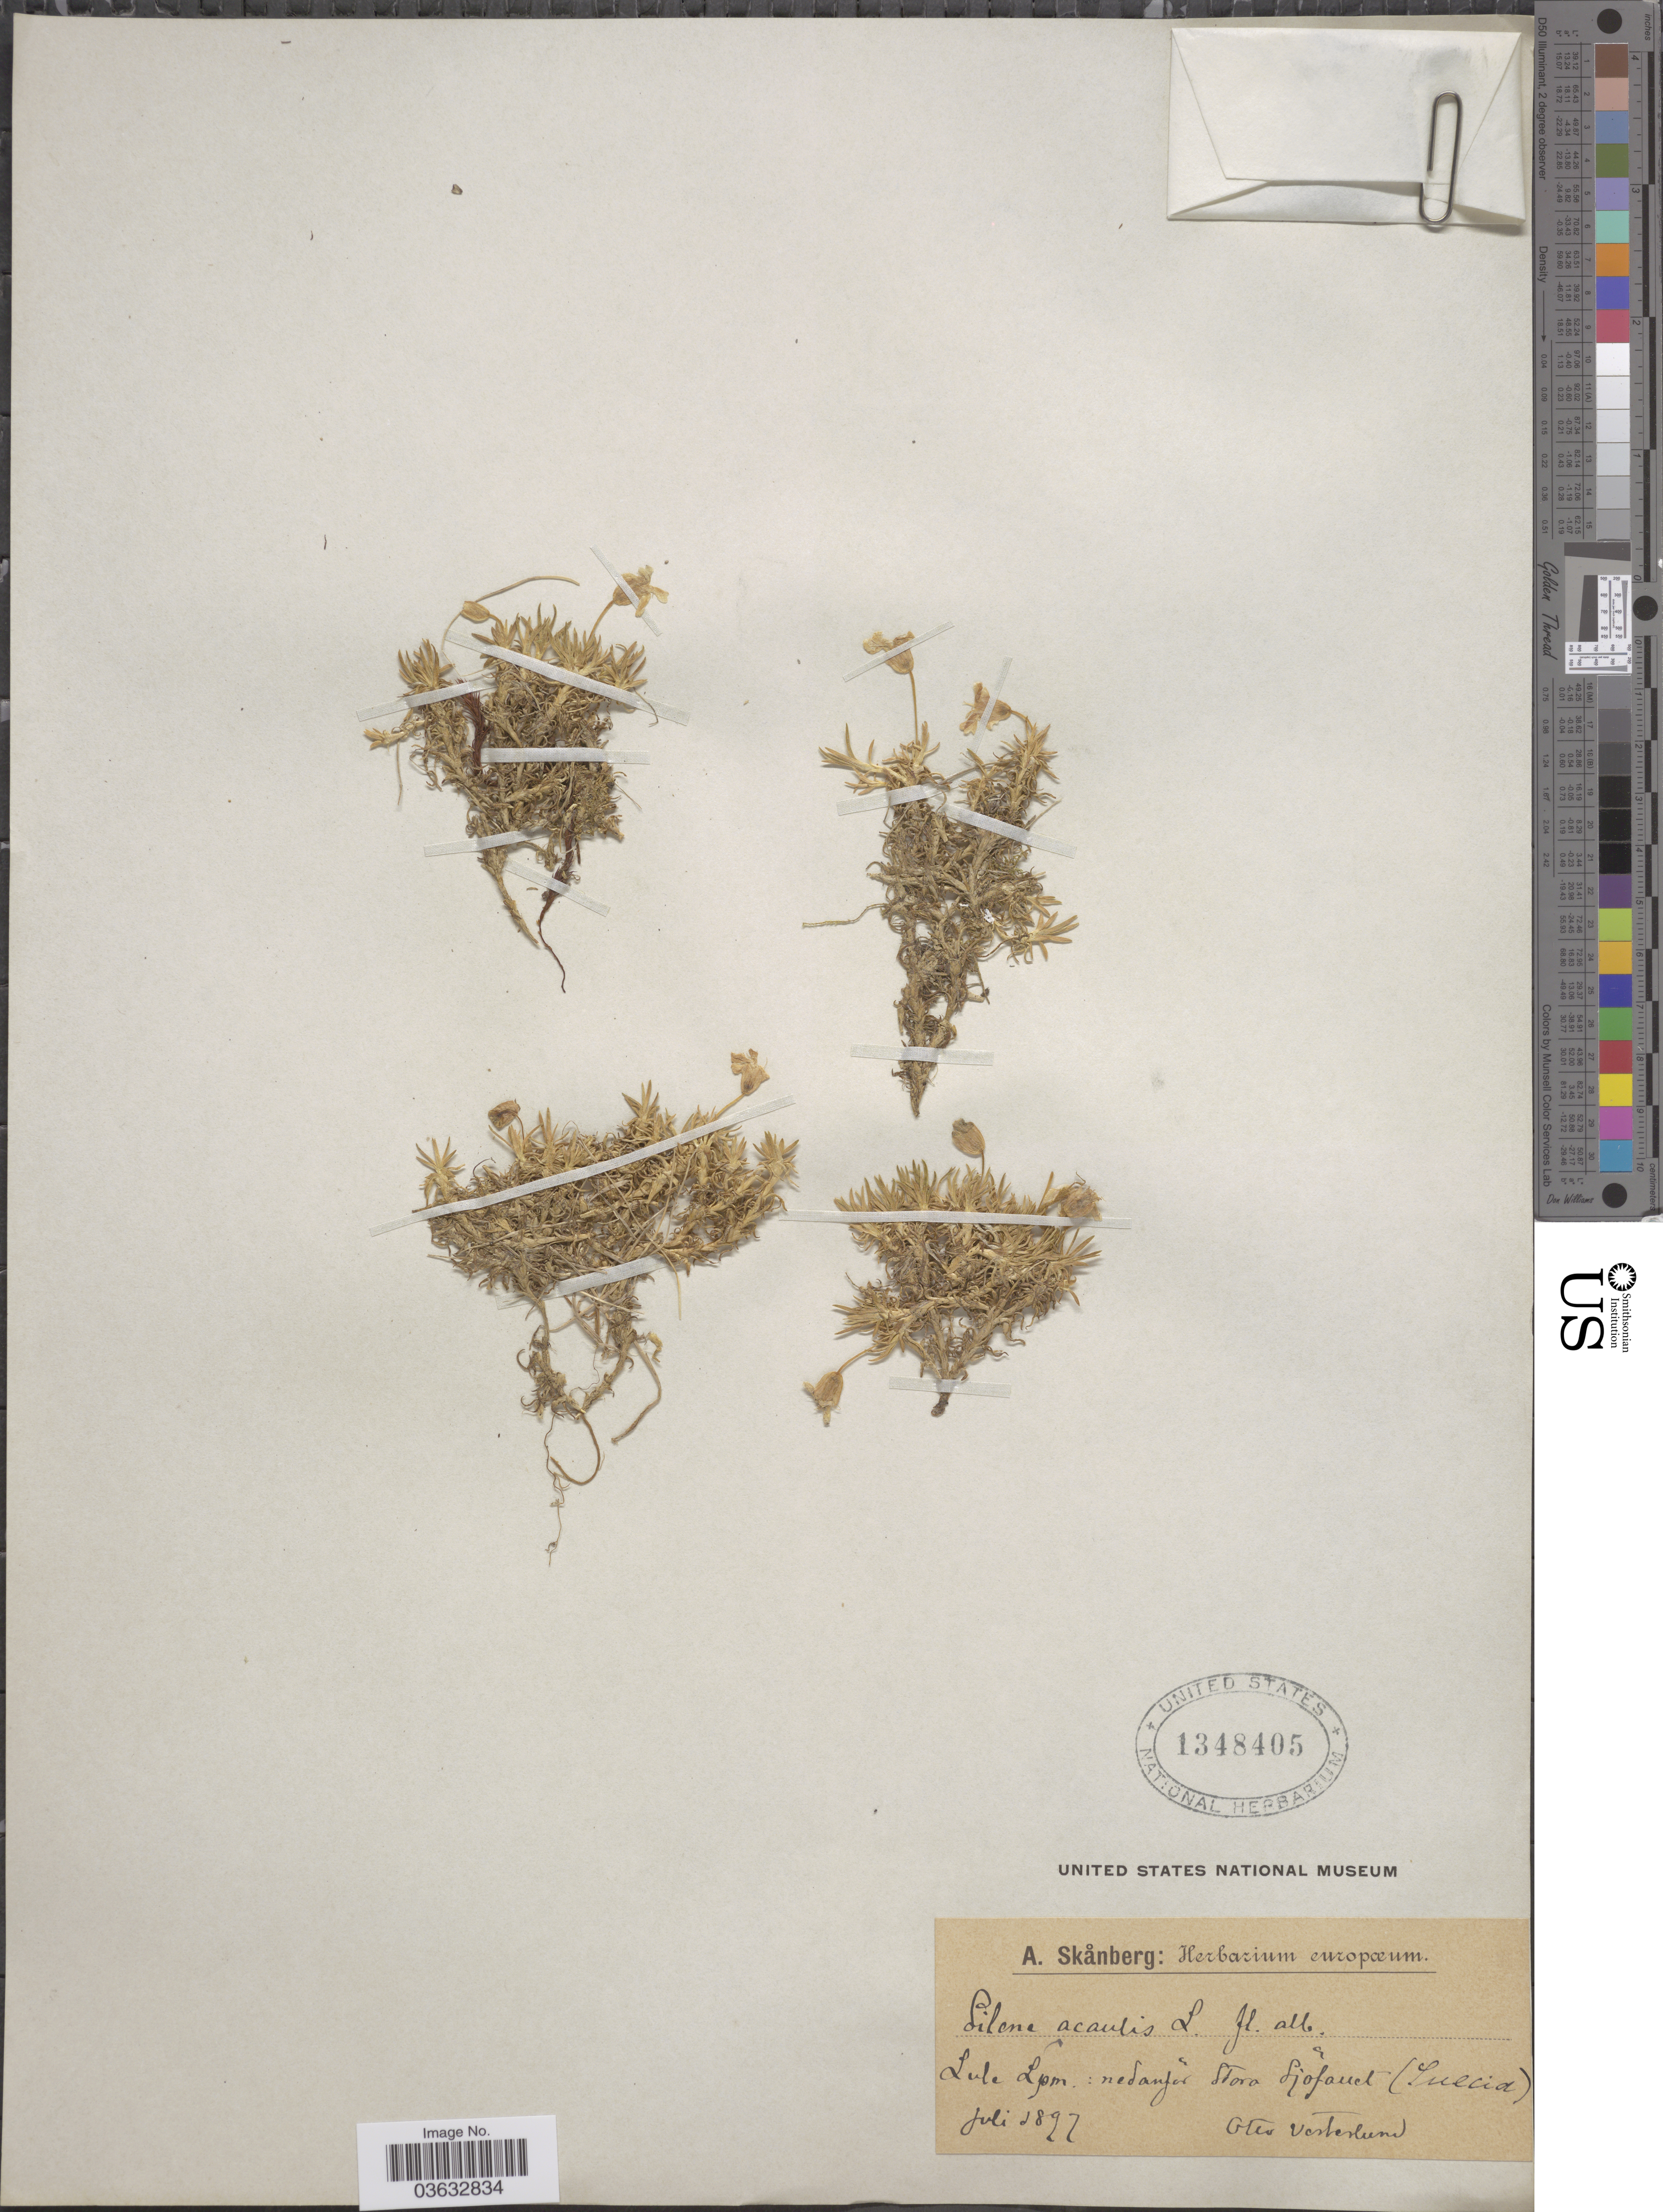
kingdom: Plantae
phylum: Tracheophyta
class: Magnoliopsida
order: Caryophyllales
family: Caryophyllaceae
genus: Silene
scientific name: Silene acaulis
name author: (L.) Jacq.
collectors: A. Skånberg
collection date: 1897-07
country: Sweden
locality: Lule Lpm: nedanfor Stora Sjofallet. (Suecia). Oles Vesterlund. [interpreted]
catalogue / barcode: US 1348405